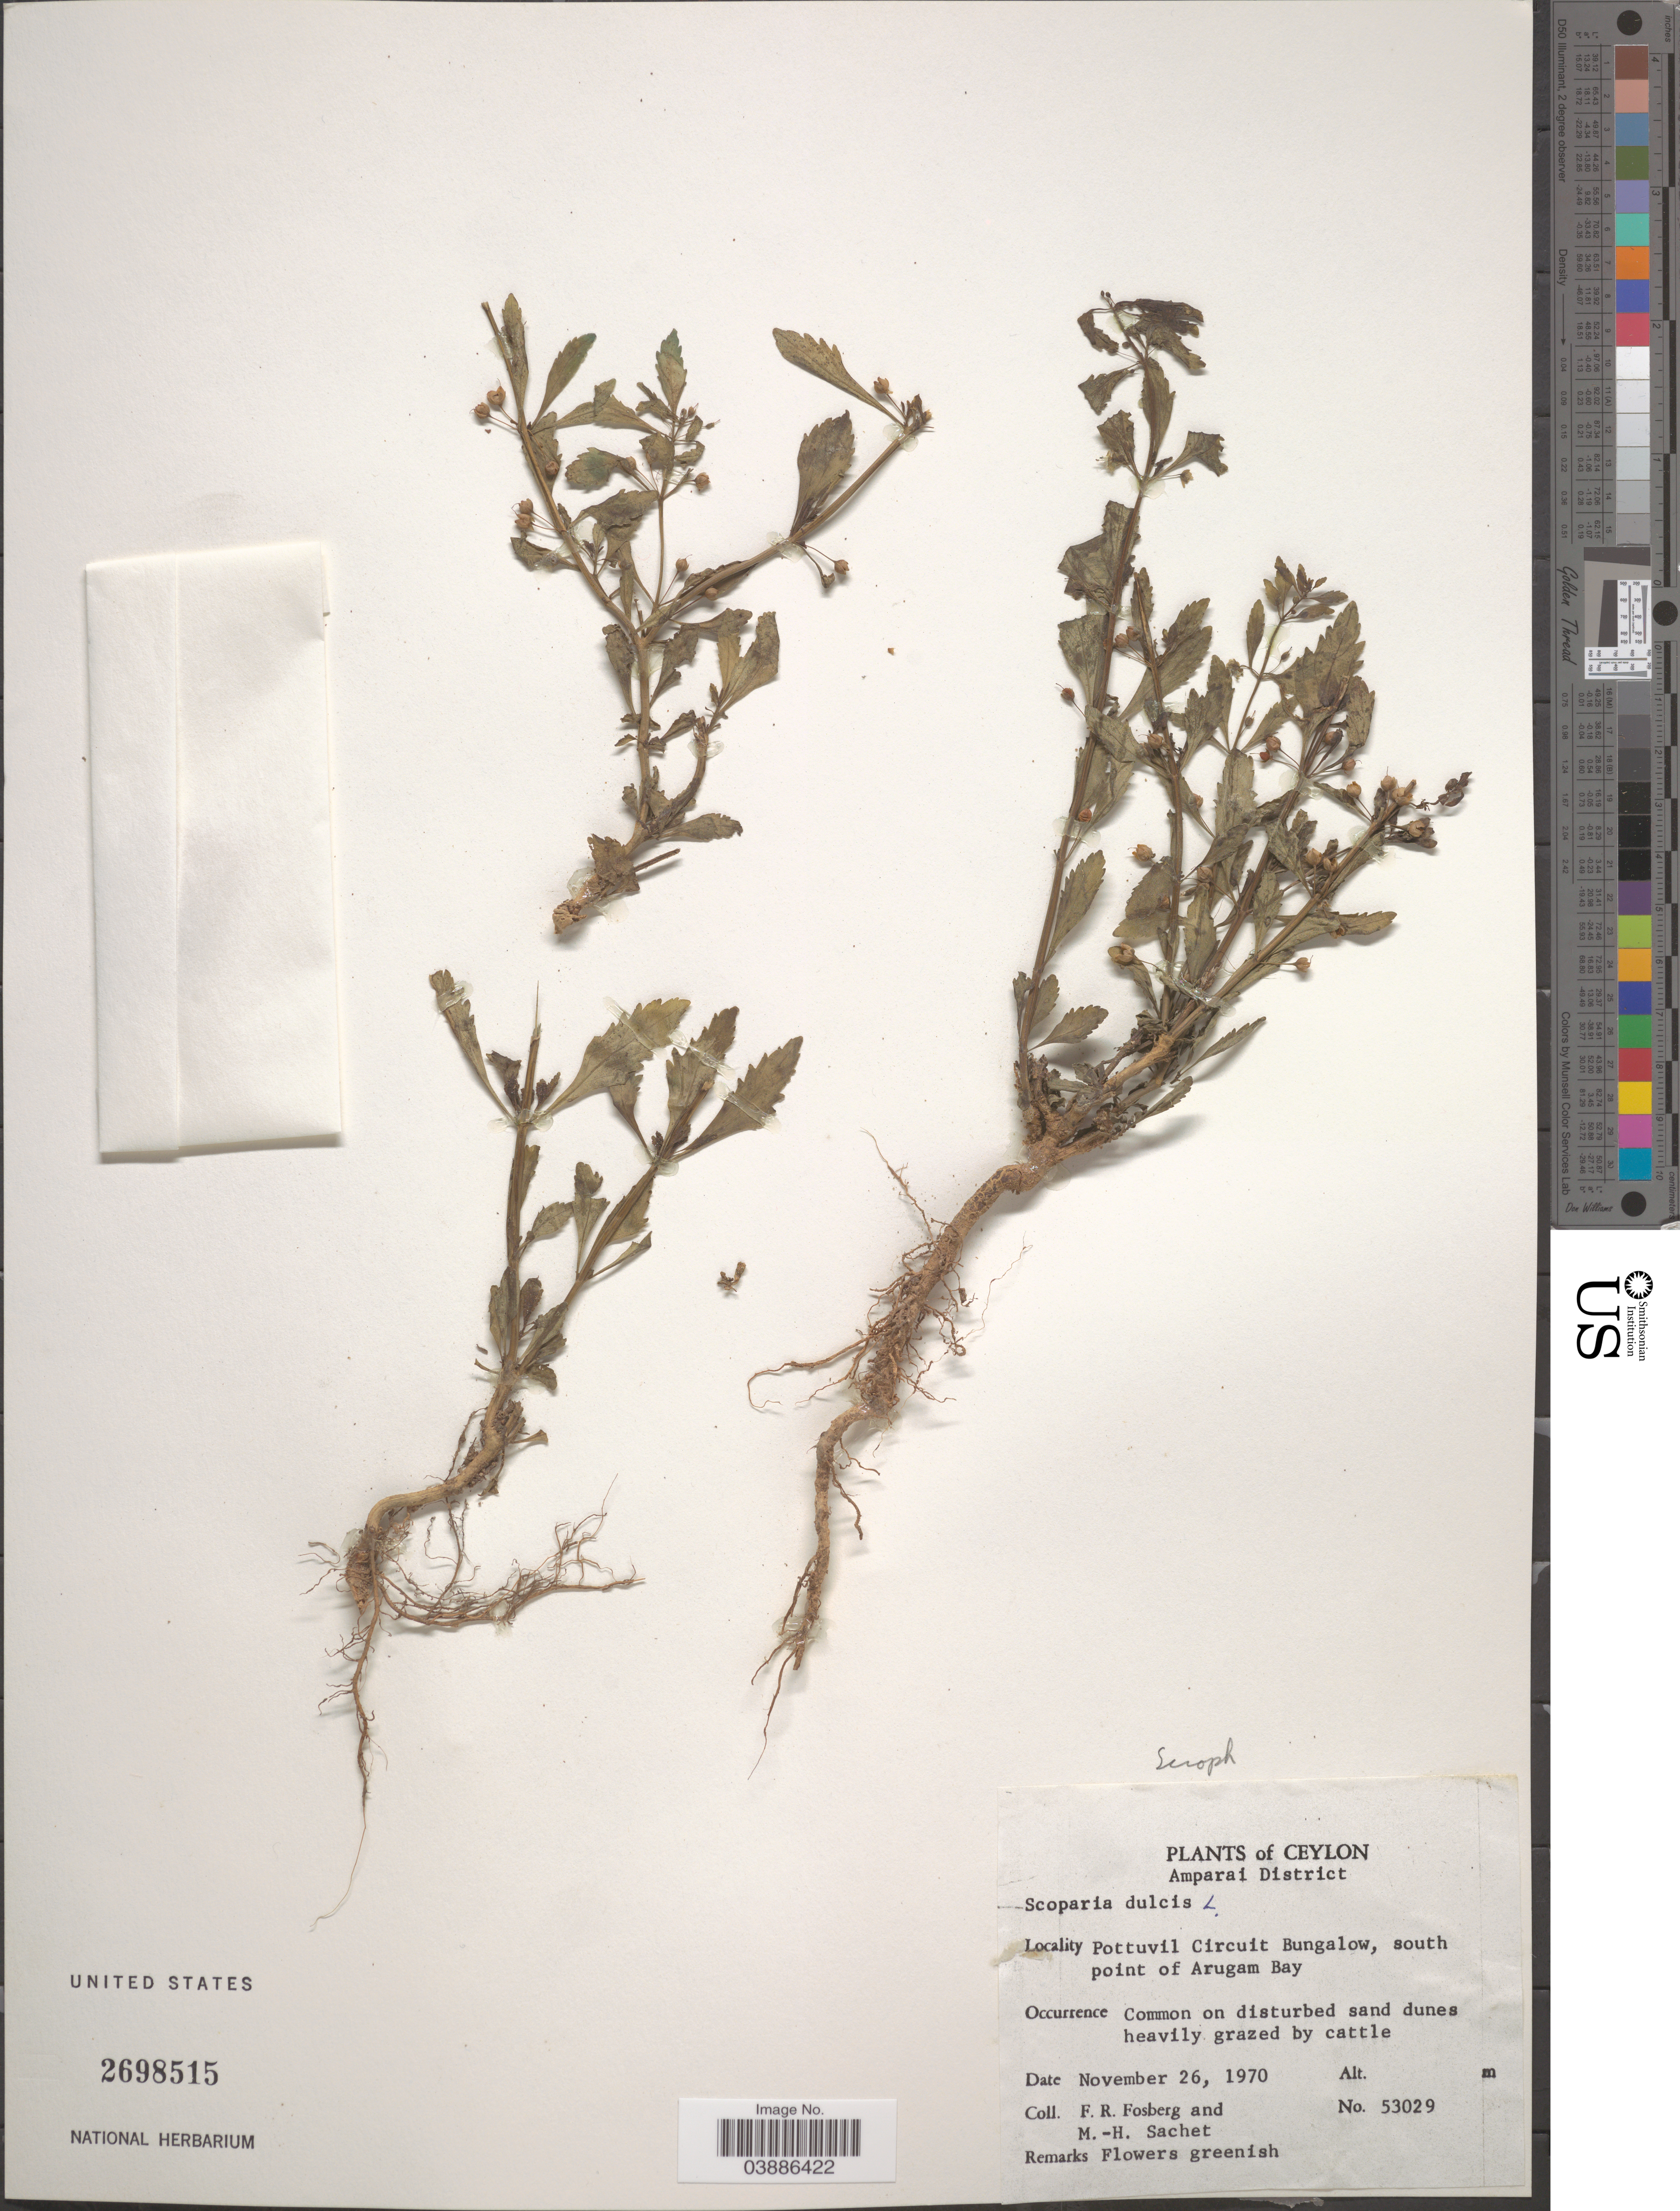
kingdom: Plantae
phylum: Tracheophyta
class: Magnoliopsida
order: Lamiales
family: Plantaginaceae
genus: Scoparia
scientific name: Scoparia dulcis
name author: L.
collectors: F. R. Fosberg & M.-H. Sachet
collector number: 53029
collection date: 1970-11-26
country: Sri Lanka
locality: Ceylon. Amparai District. Pottuvil Circuit Bungalow, south point of Arugam Bay.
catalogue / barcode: US 2698515